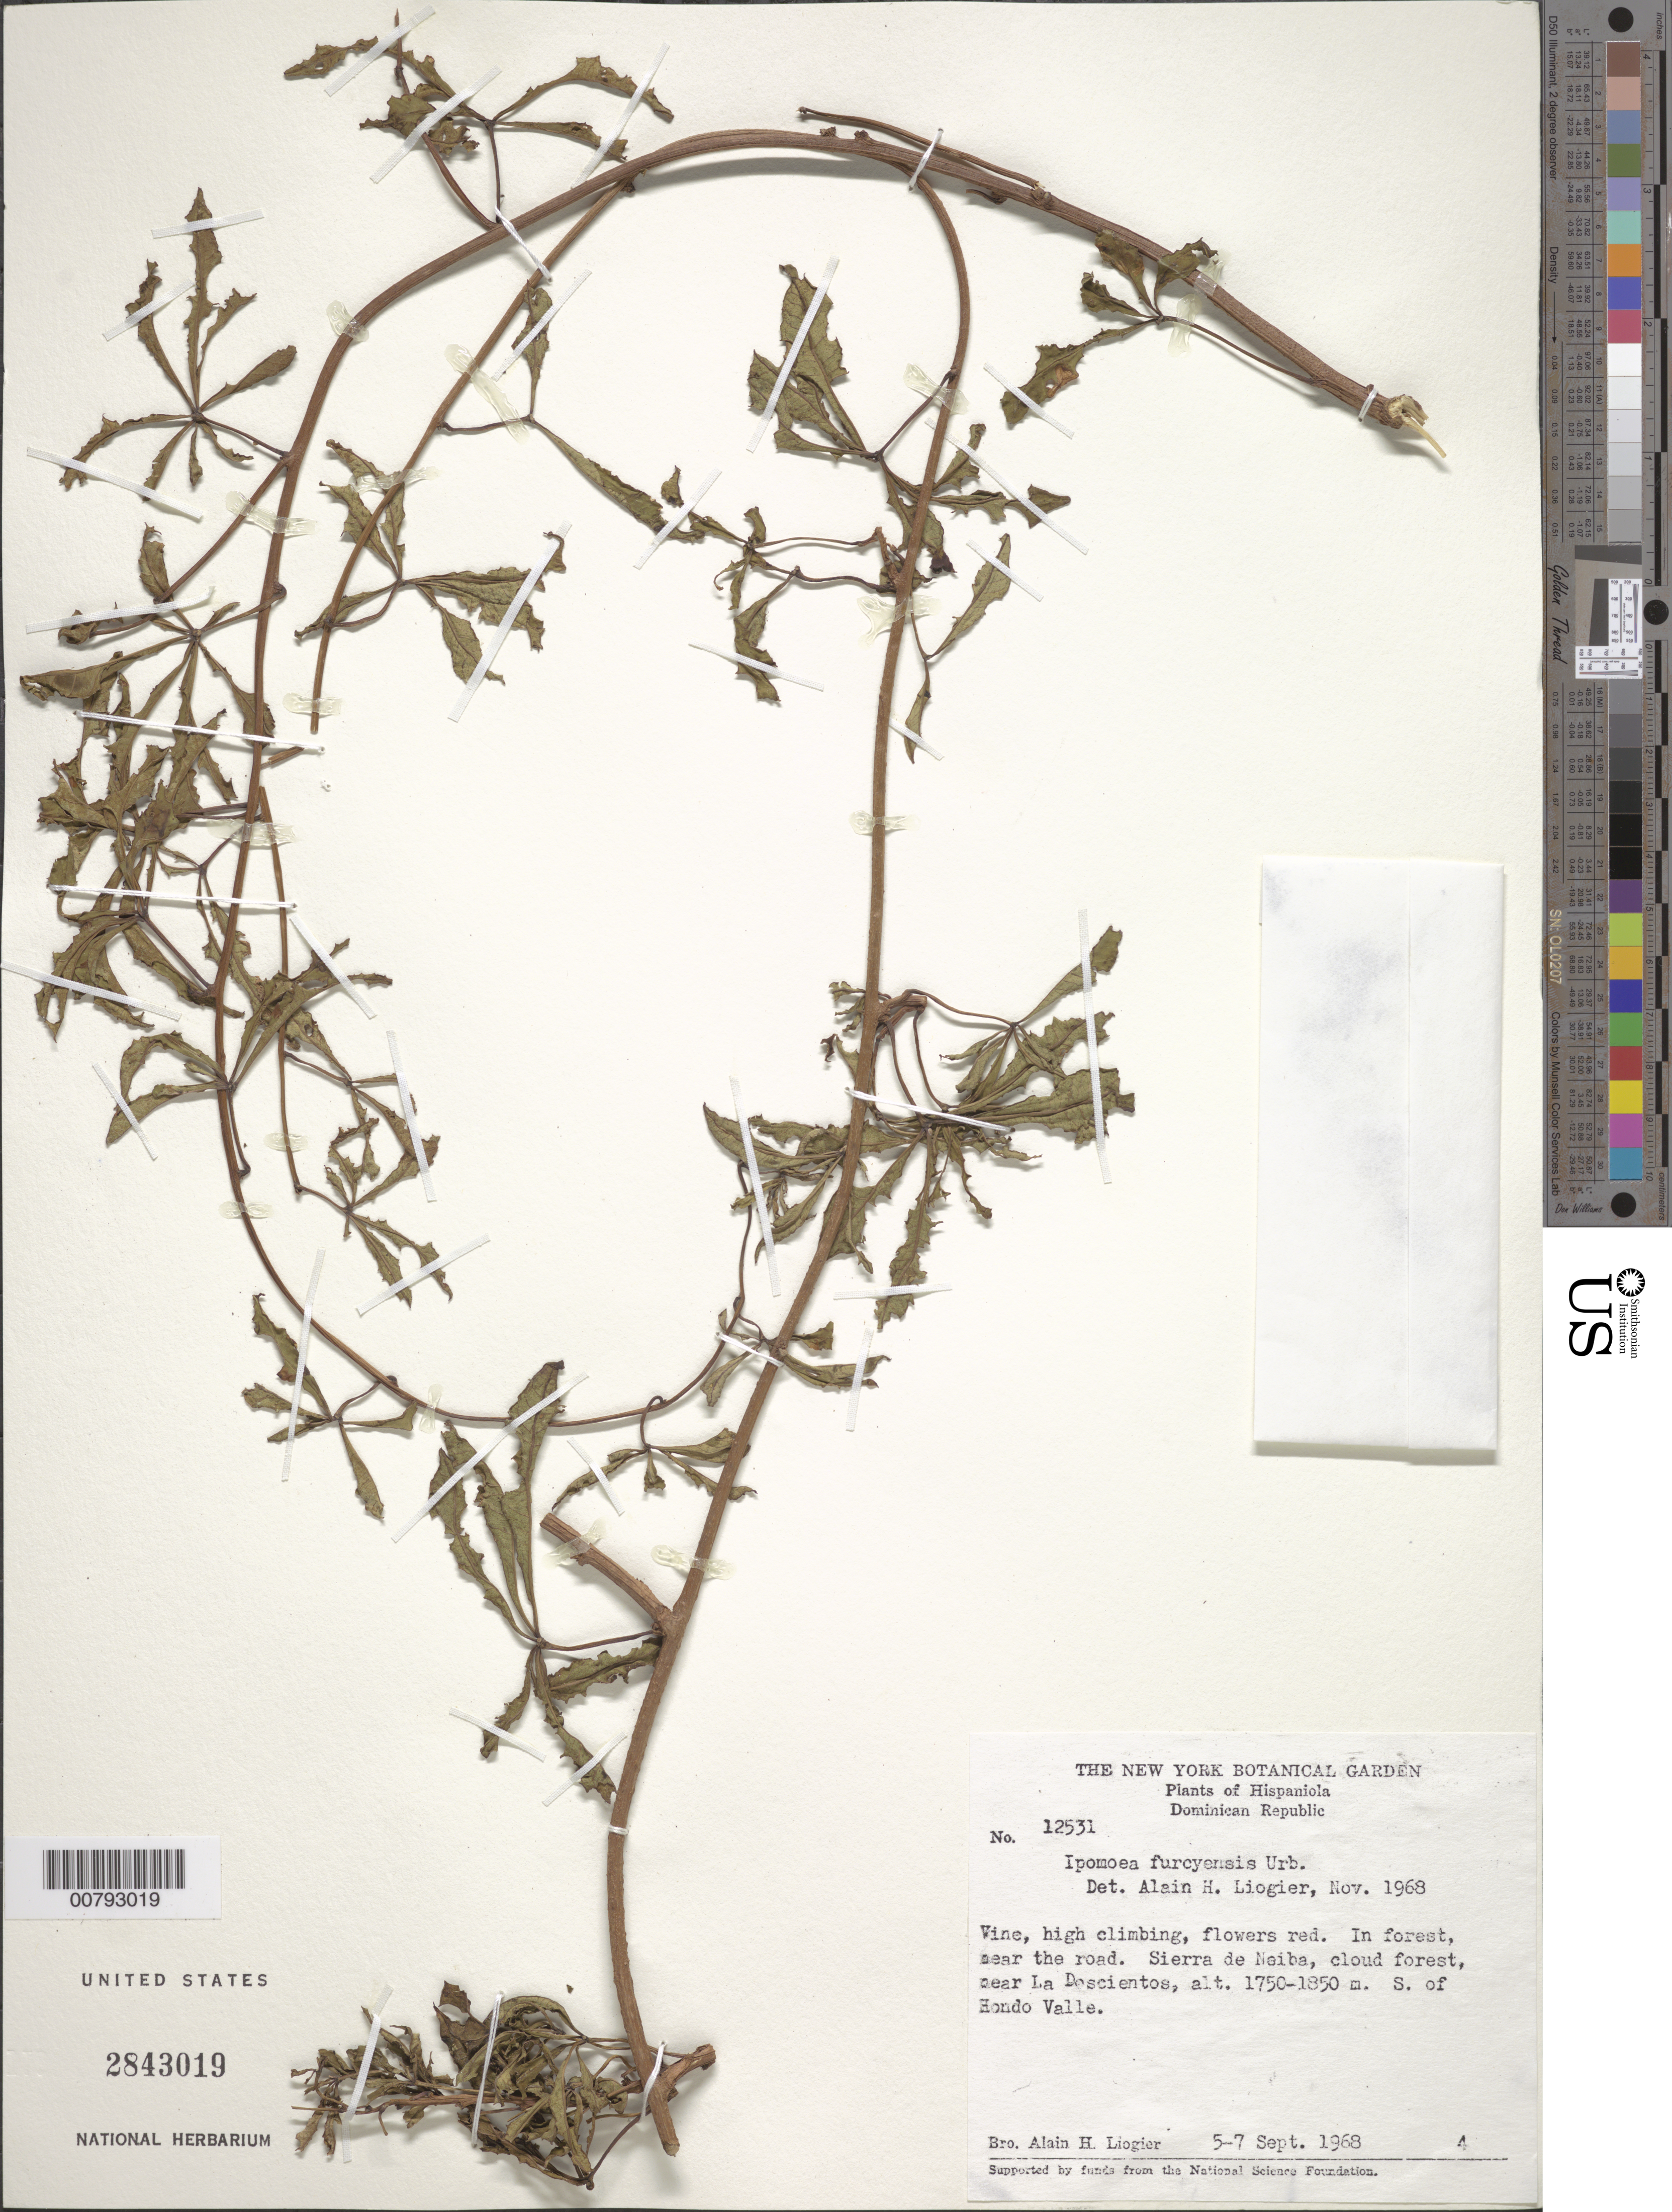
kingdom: Plantae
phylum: Tracheophyta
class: Magnoliopsida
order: Solanales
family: Convolvulaceae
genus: Ipomoea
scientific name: Ipomoea furcyensis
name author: Urb.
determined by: Liogier, Alain H.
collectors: A. H. Liogier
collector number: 12531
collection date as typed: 05 Sep 1968 to 07 Sep 1968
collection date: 1968-09-05/1968-09-07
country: Dominican Republic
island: Hispaniola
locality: Sierra de Neiba, near La Doscientos, S. of Hondo Valle.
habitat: In cloud forest, near the road.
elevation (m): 1750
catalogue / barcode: US 2843019